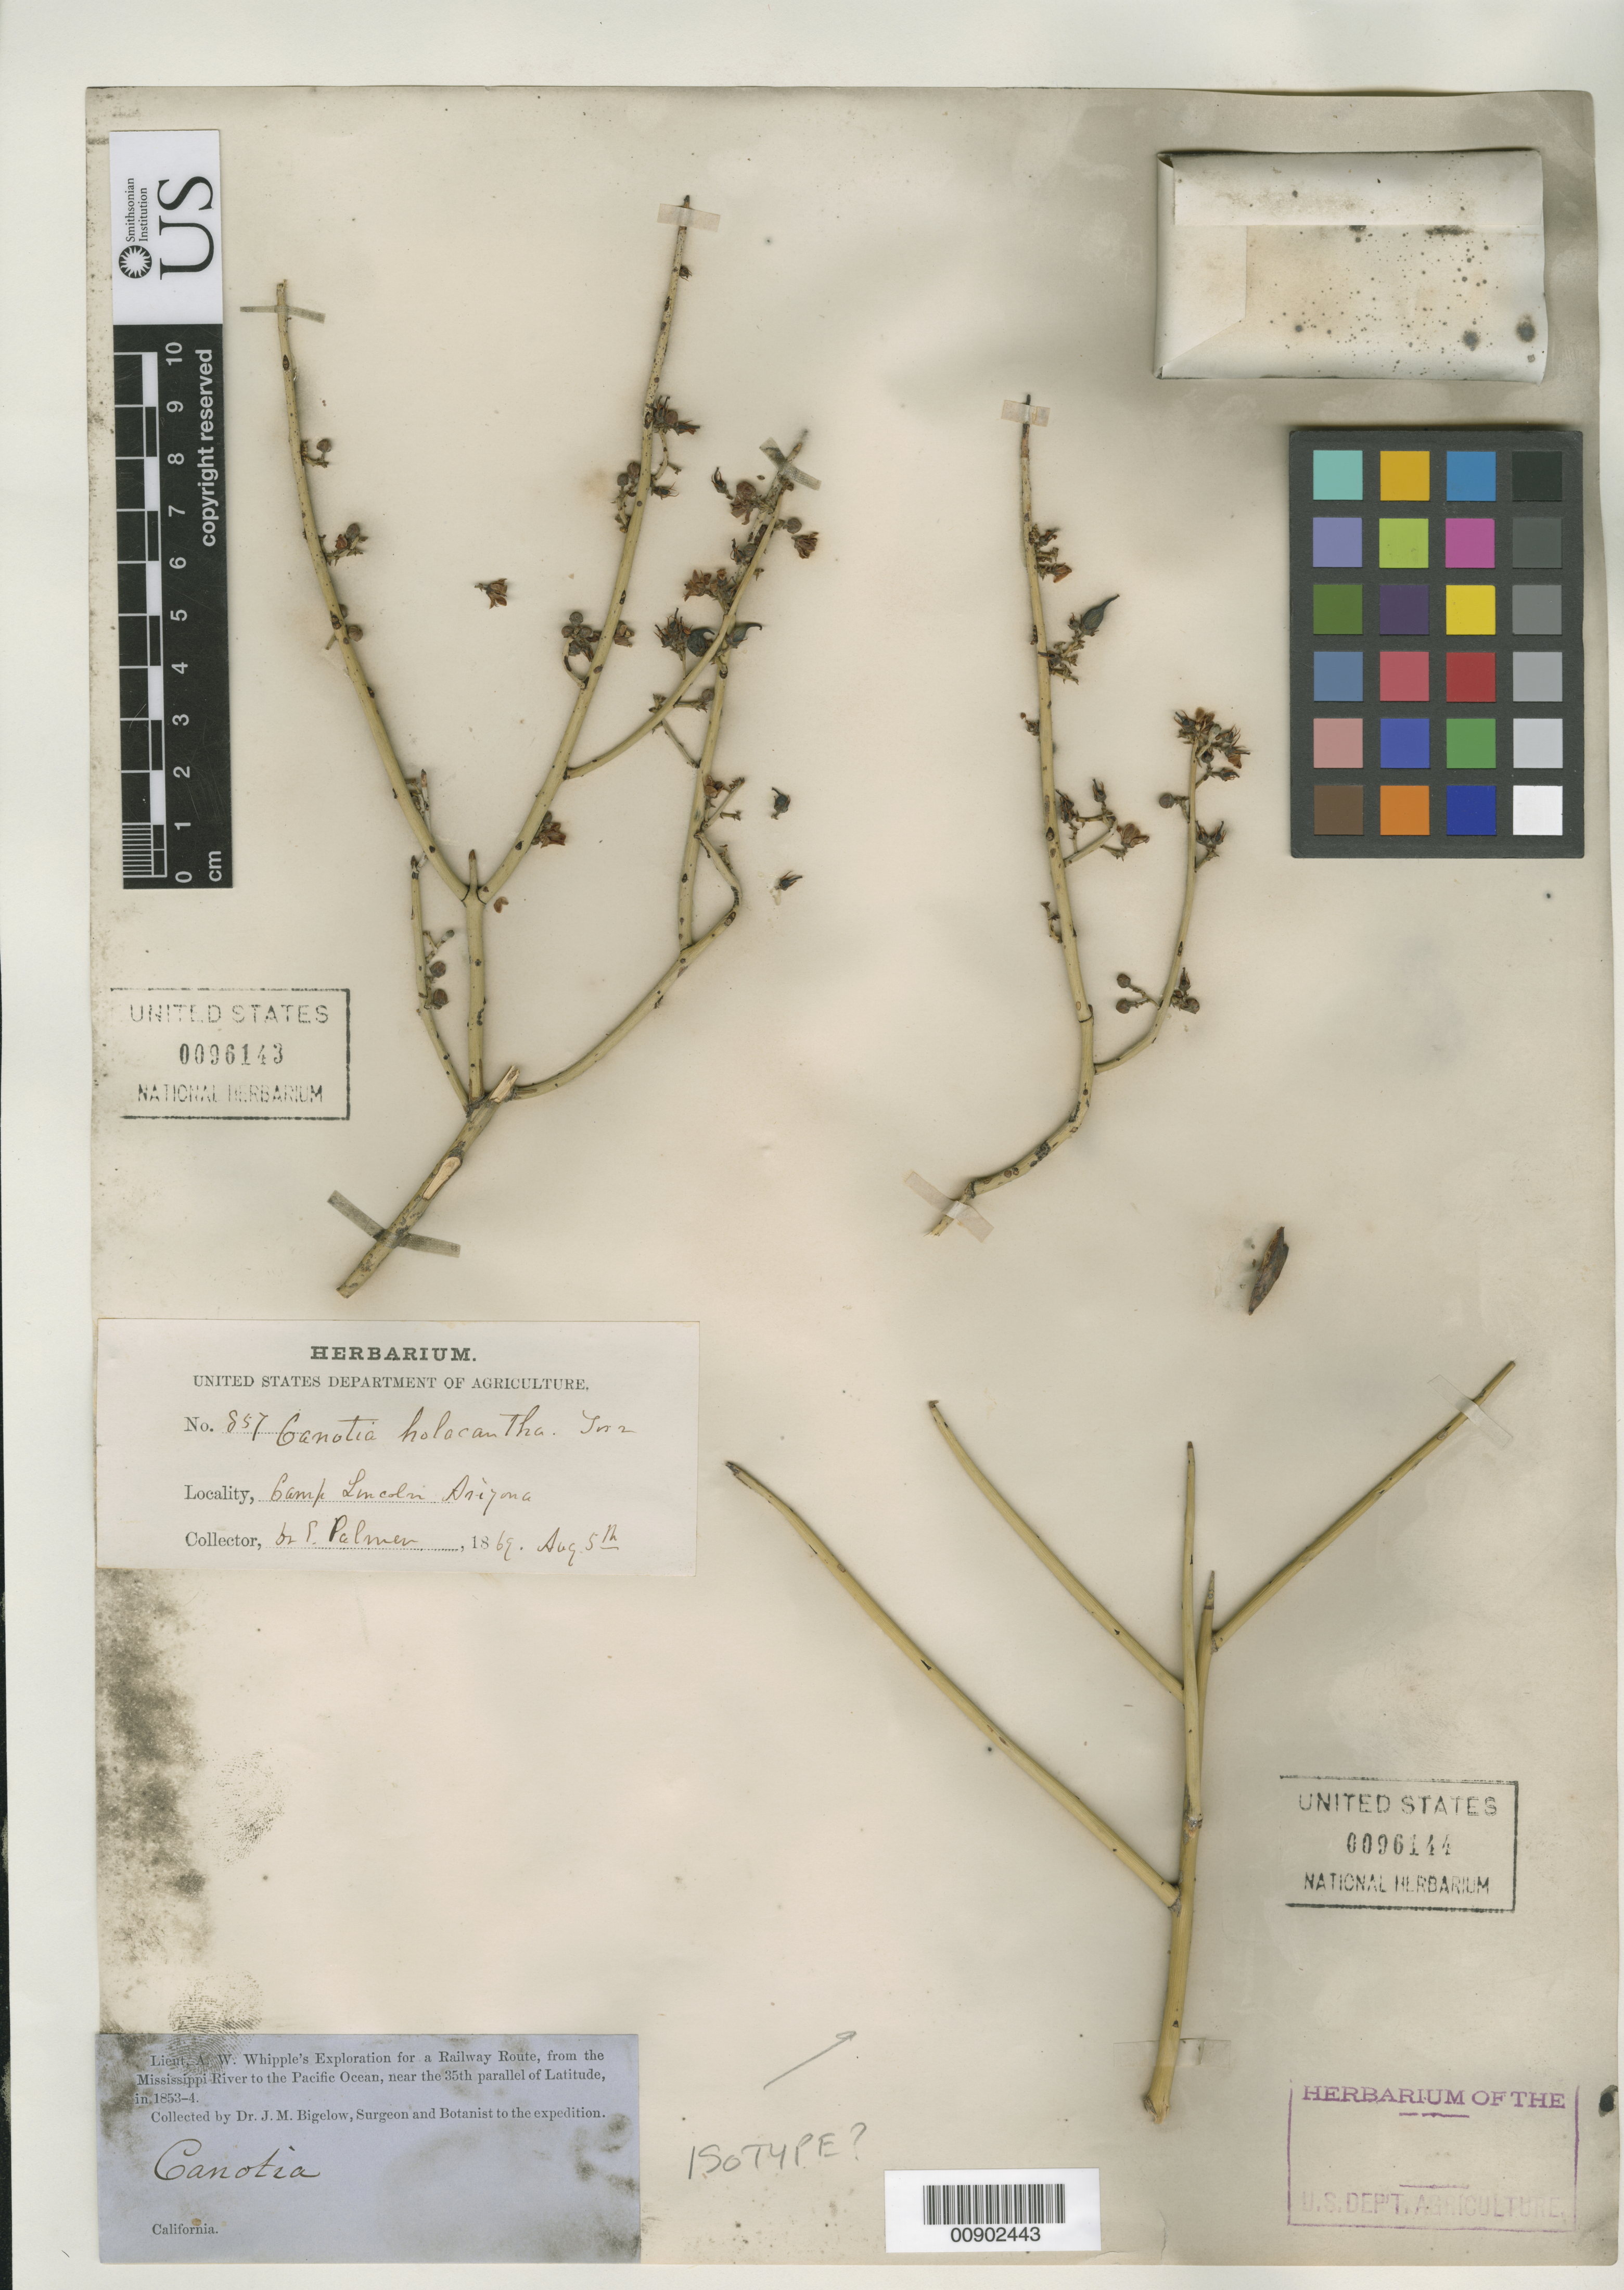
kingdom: Plantae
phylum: Tracheophyta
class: Magnoliopsida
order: Celastrales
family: Celastraceae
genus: Canotia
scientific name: Canotia holacantha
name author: Torr.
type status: Isotype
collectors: J. M. Bigelow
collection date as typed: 1853 to -- --- 1854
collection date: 1853/1854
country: United States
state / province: California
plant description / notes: See Johnston 1975, Brittonia 27: 119-122.; Mounted on same sheet with non-type material (Palmer 857, US 96143).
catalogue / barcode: US 96144